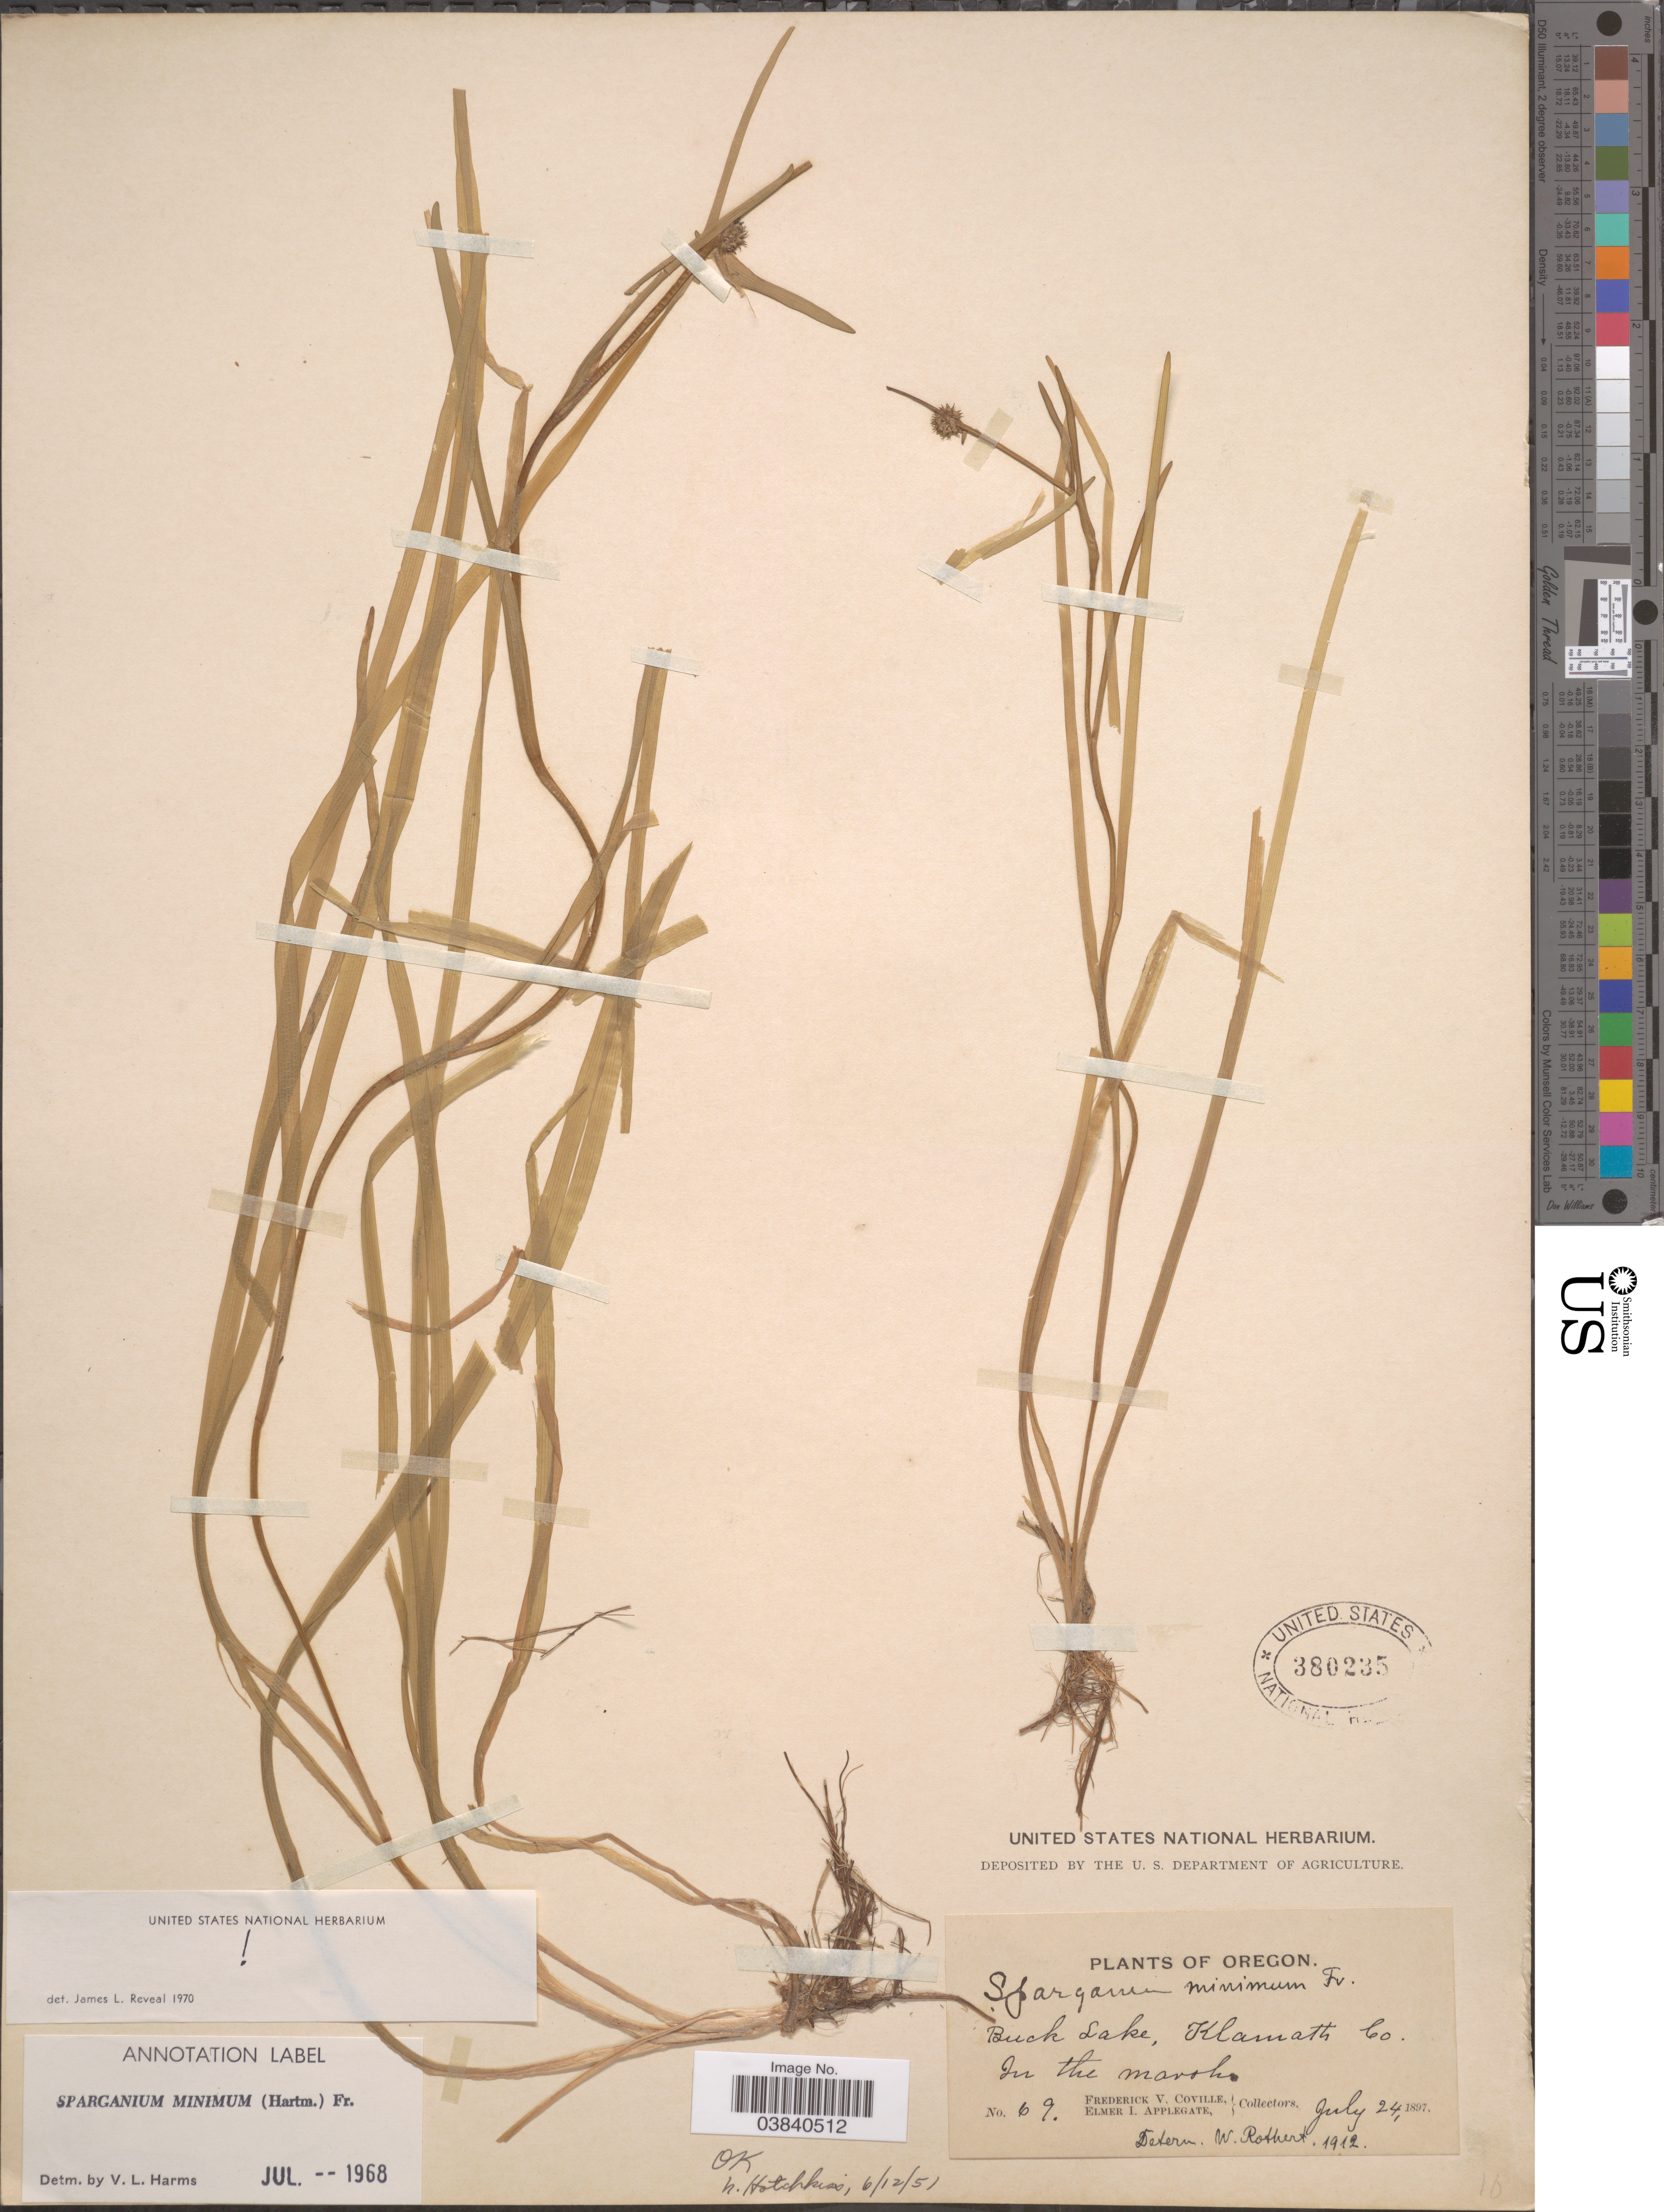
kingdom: Plantae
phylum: Tracheophyta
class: Liliopsida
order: Poales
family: Typhaceae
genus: Sparganium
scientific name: Sparganium minimum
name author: Wallr.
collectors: F. V. Coville & E. I. Applegate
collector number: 69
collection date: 1897-07-24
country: United States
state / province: Oregon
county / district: Klamath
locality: Buck Lake, Klamath Co. In the marsh.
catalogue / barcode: US 380235